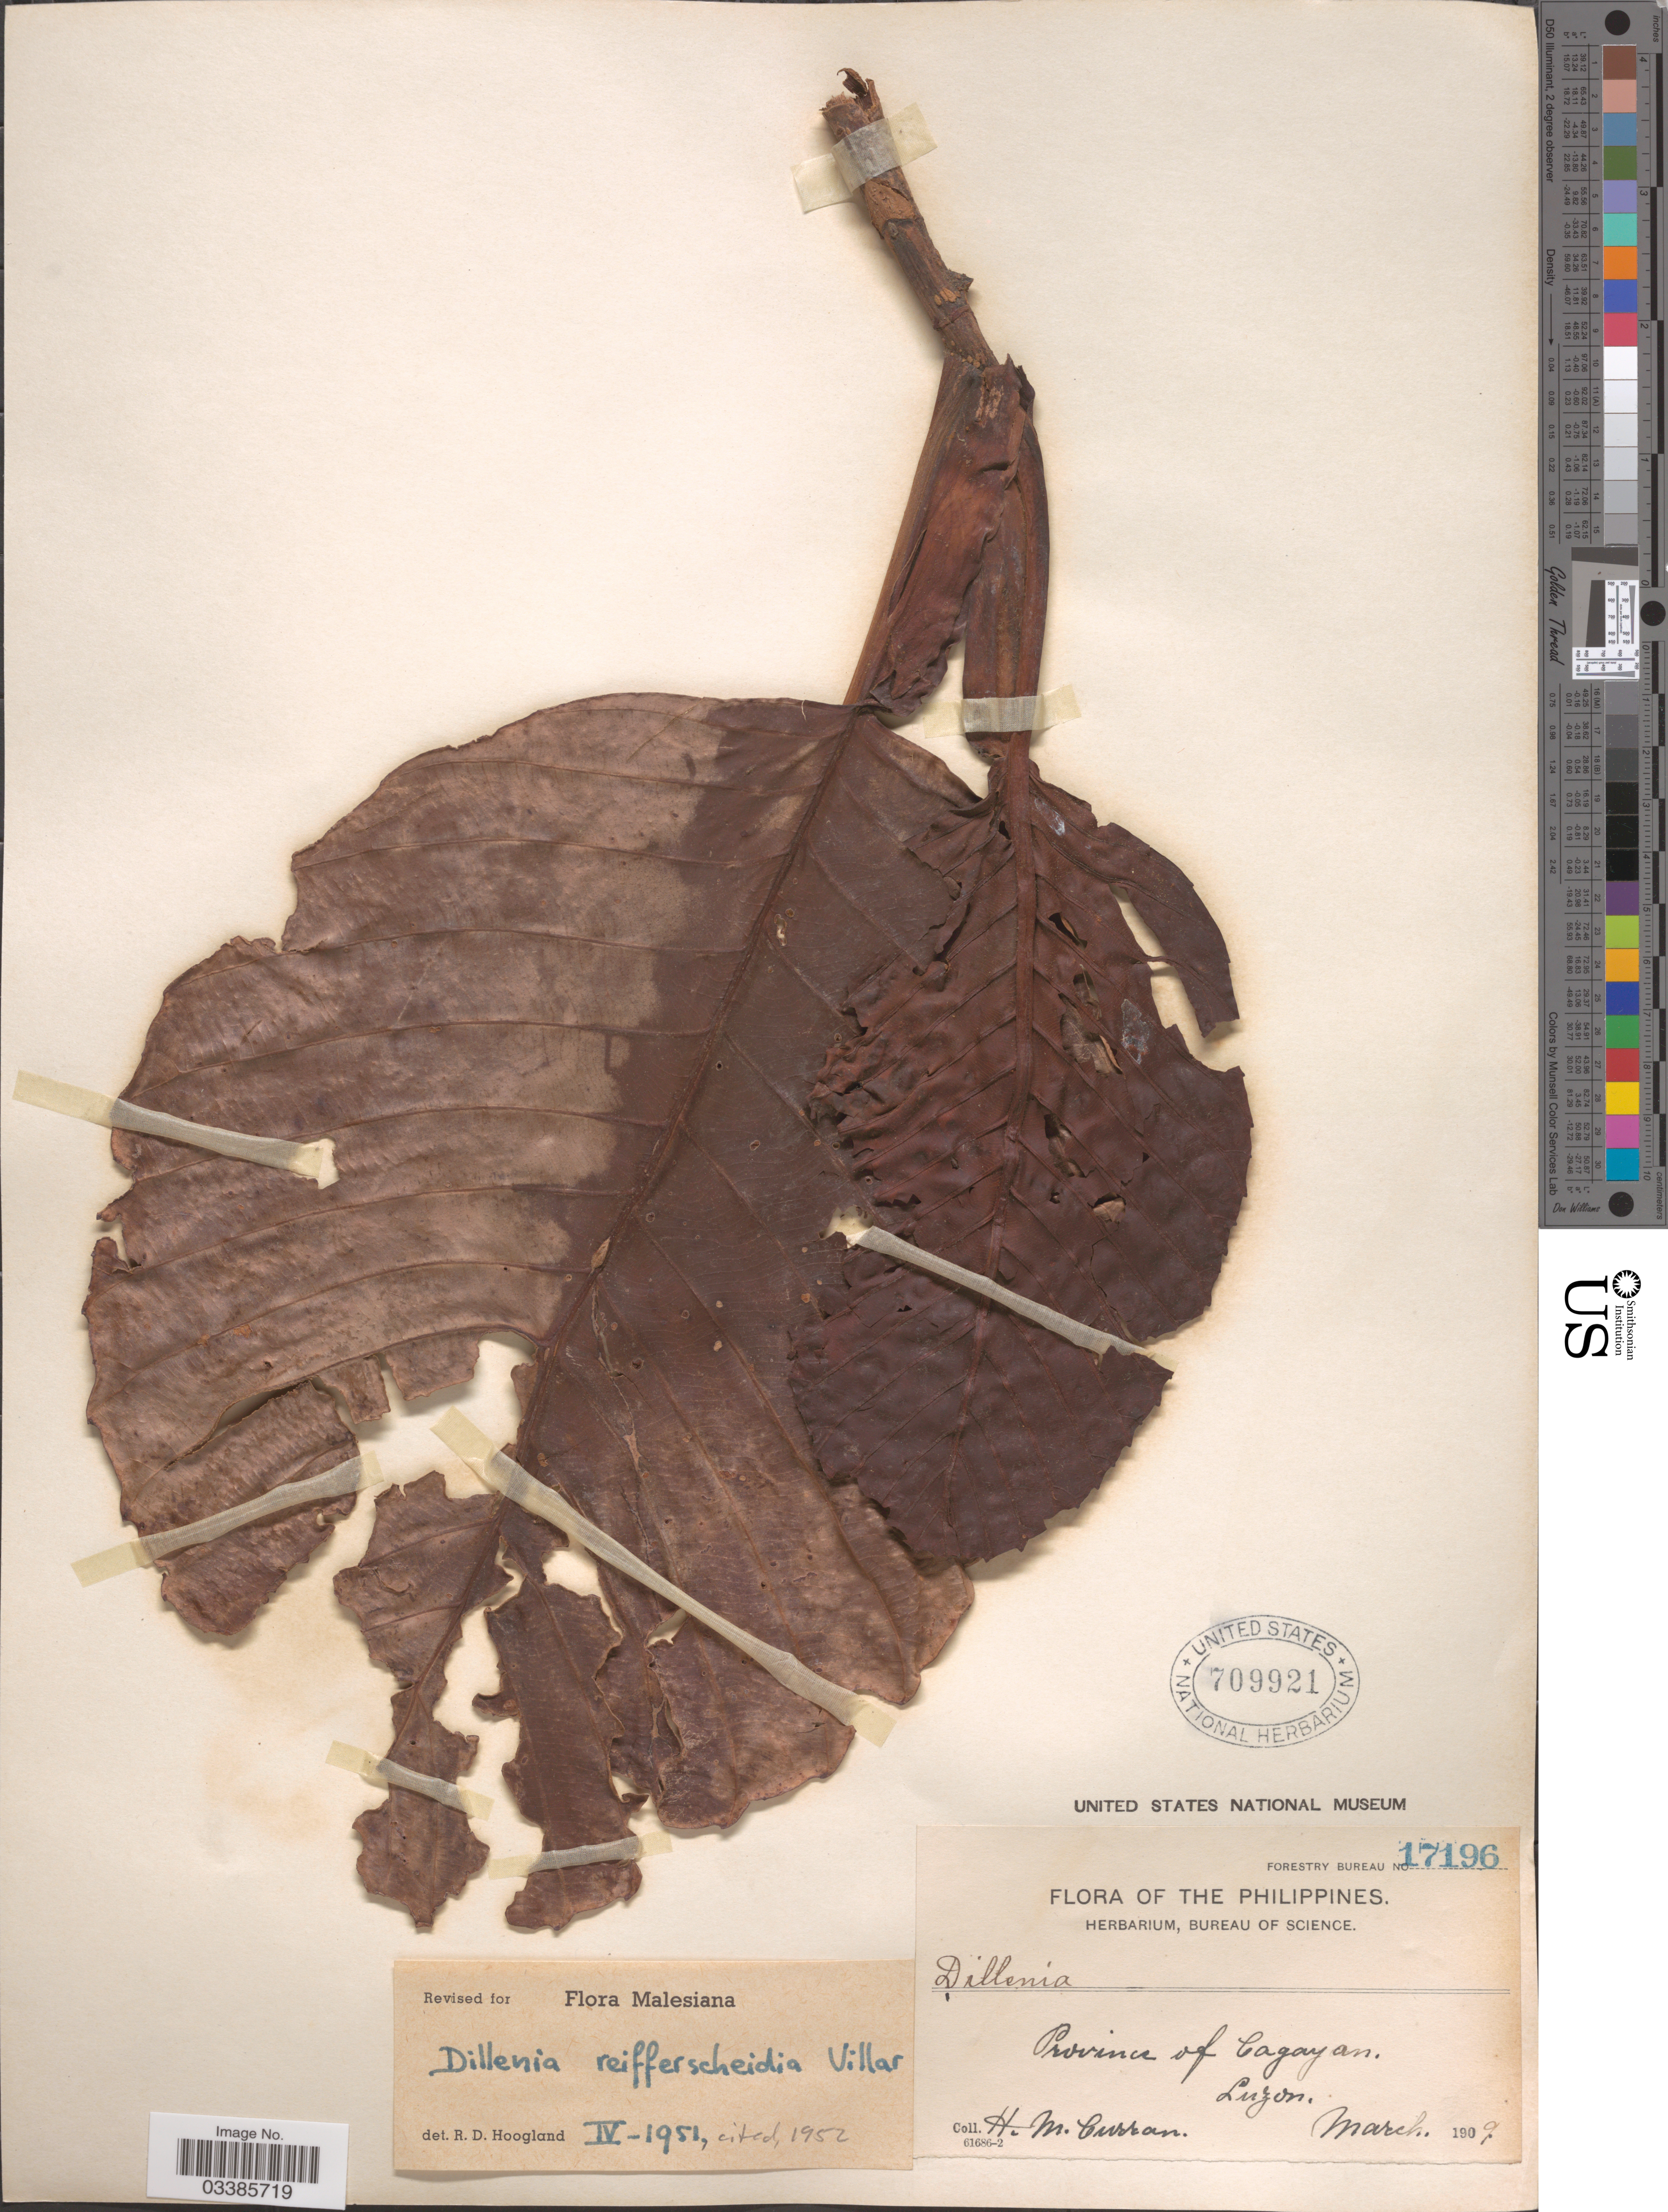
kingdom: Plantae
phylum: Tracheophyta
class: Magnoliopsida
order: Dilleniales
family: Dilleniaceae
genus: Dillenia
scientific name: Dillenia reifferscheidia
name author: Fern.-Vill.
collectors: H. M. Curran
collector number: Forestry Bureau 17196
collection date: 1909-03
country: Philippines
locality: Province of Cagayan. Luzon.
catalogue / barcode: US 709921